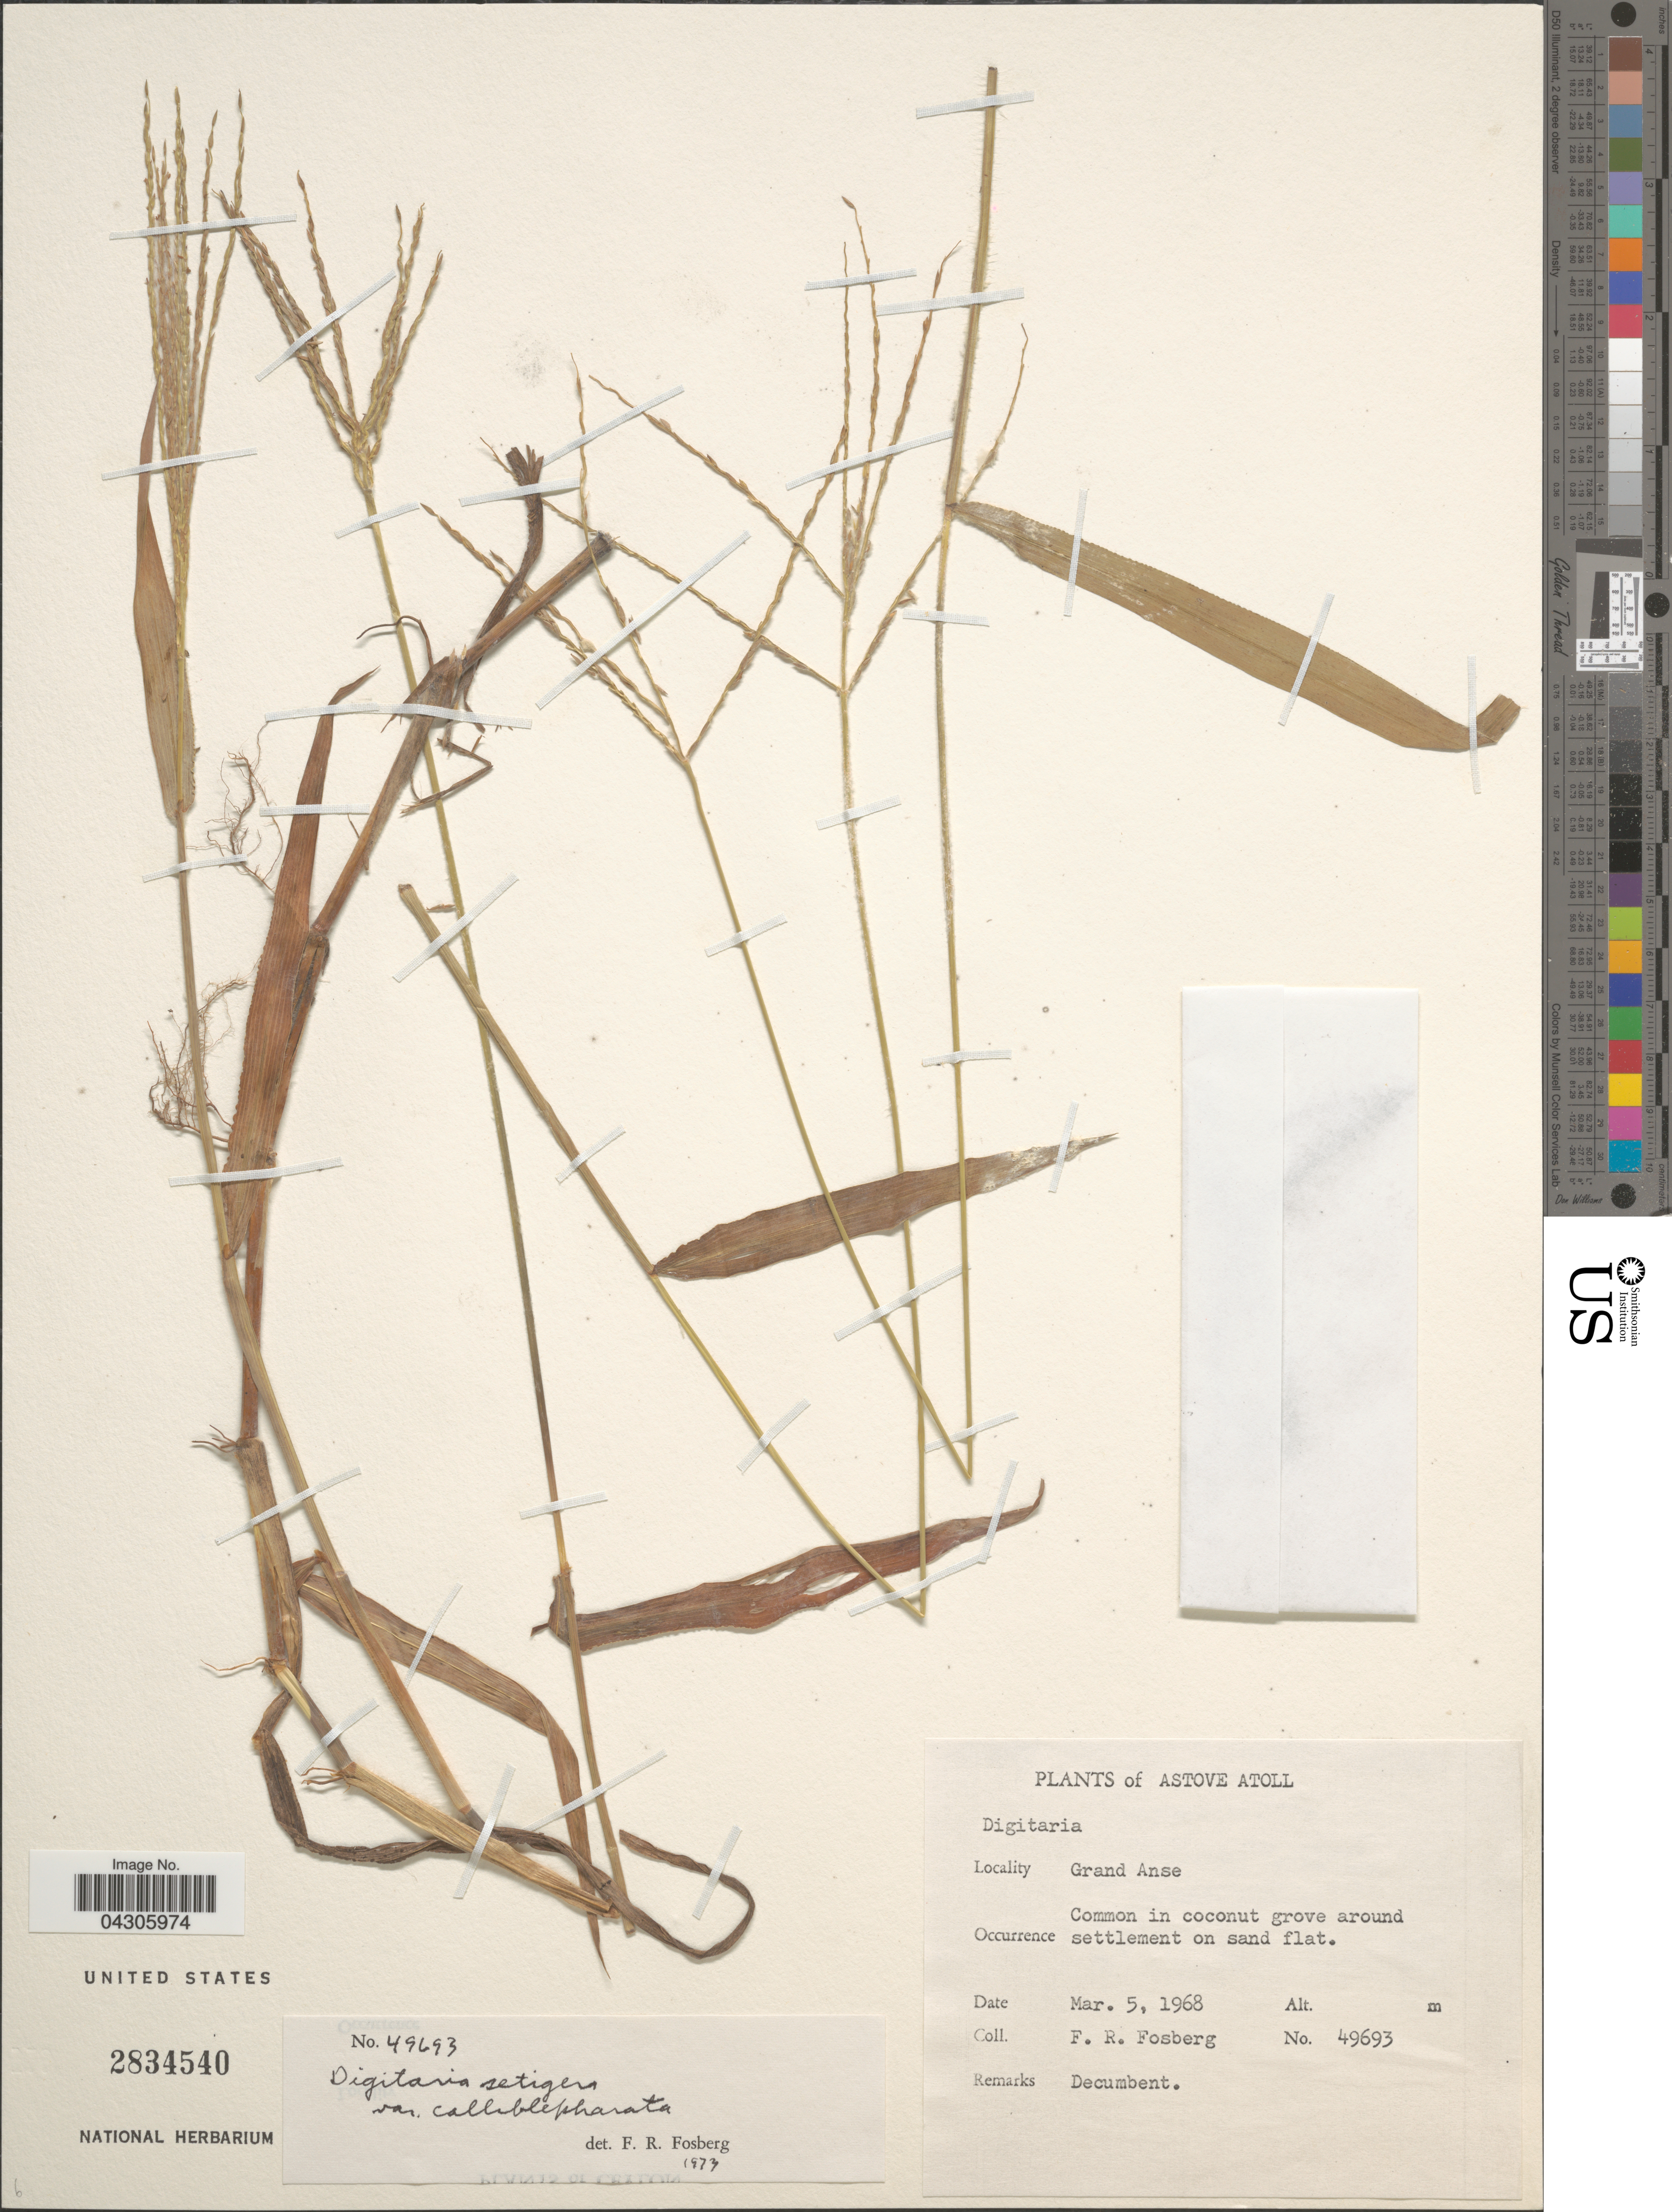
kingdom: Plantae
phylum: Tracheophyta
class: Liliopsida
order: Poales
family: Poaceae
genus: Digitaria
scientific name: Digitaria setigera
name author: Roth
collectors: F. R. Fosberg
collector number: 49693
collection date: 1968-03-05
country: Seychelles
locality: Astove Atoll. Grand Anse. Common in coconut grove around settlement on sand flat.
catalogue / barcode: US 2834540